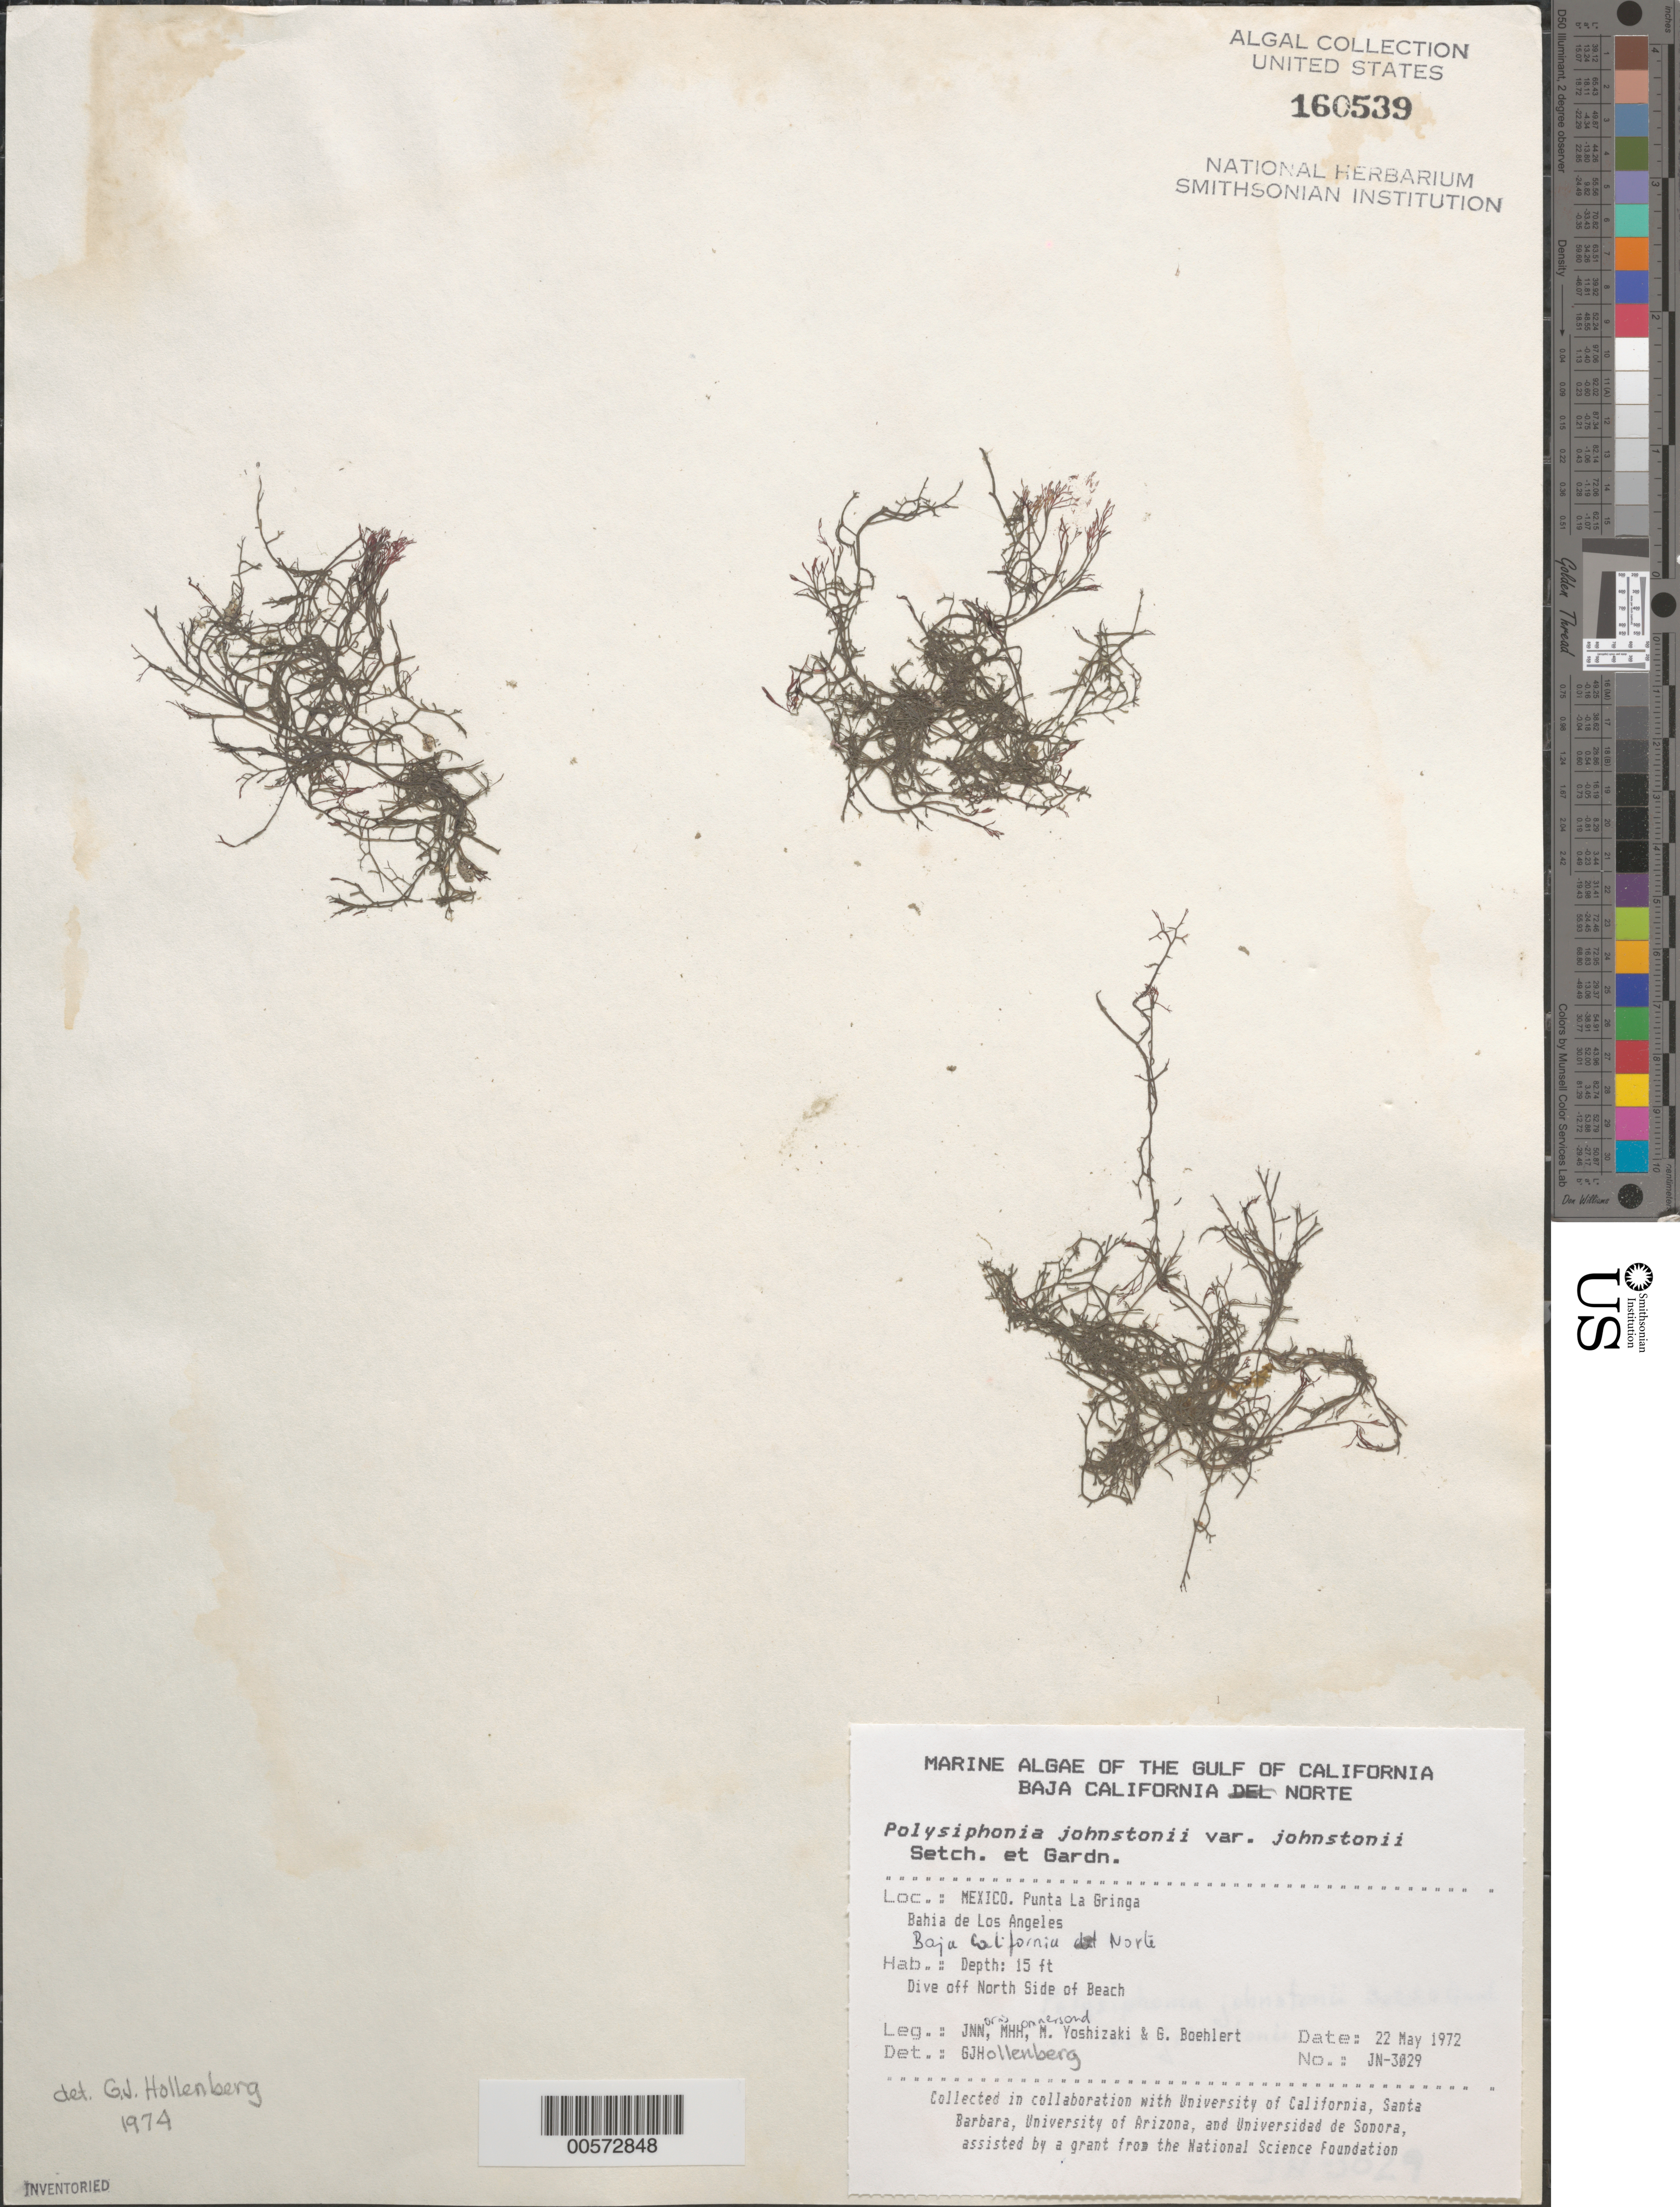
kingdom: Plantae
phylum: Rhodophyta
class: Florideophyceae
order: Ceramiales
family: Rhodomelaceae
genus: Melanothamnus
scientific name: Melanothamnus johnstonii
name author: (Setchell & N.L. Gardner) Diaz-Tapia & Maggs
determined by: Algae name updating Project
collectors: J. N. Norris, M. H. Hommersand, M. Yoshizaki & G. Boehlert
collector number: JN-3029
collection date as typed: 22 May 1972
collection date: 1972-05-22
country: Mexico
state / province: Baja California Norte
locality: Punta La Gringa, Bahia de los Angeles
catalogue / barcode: US 160539